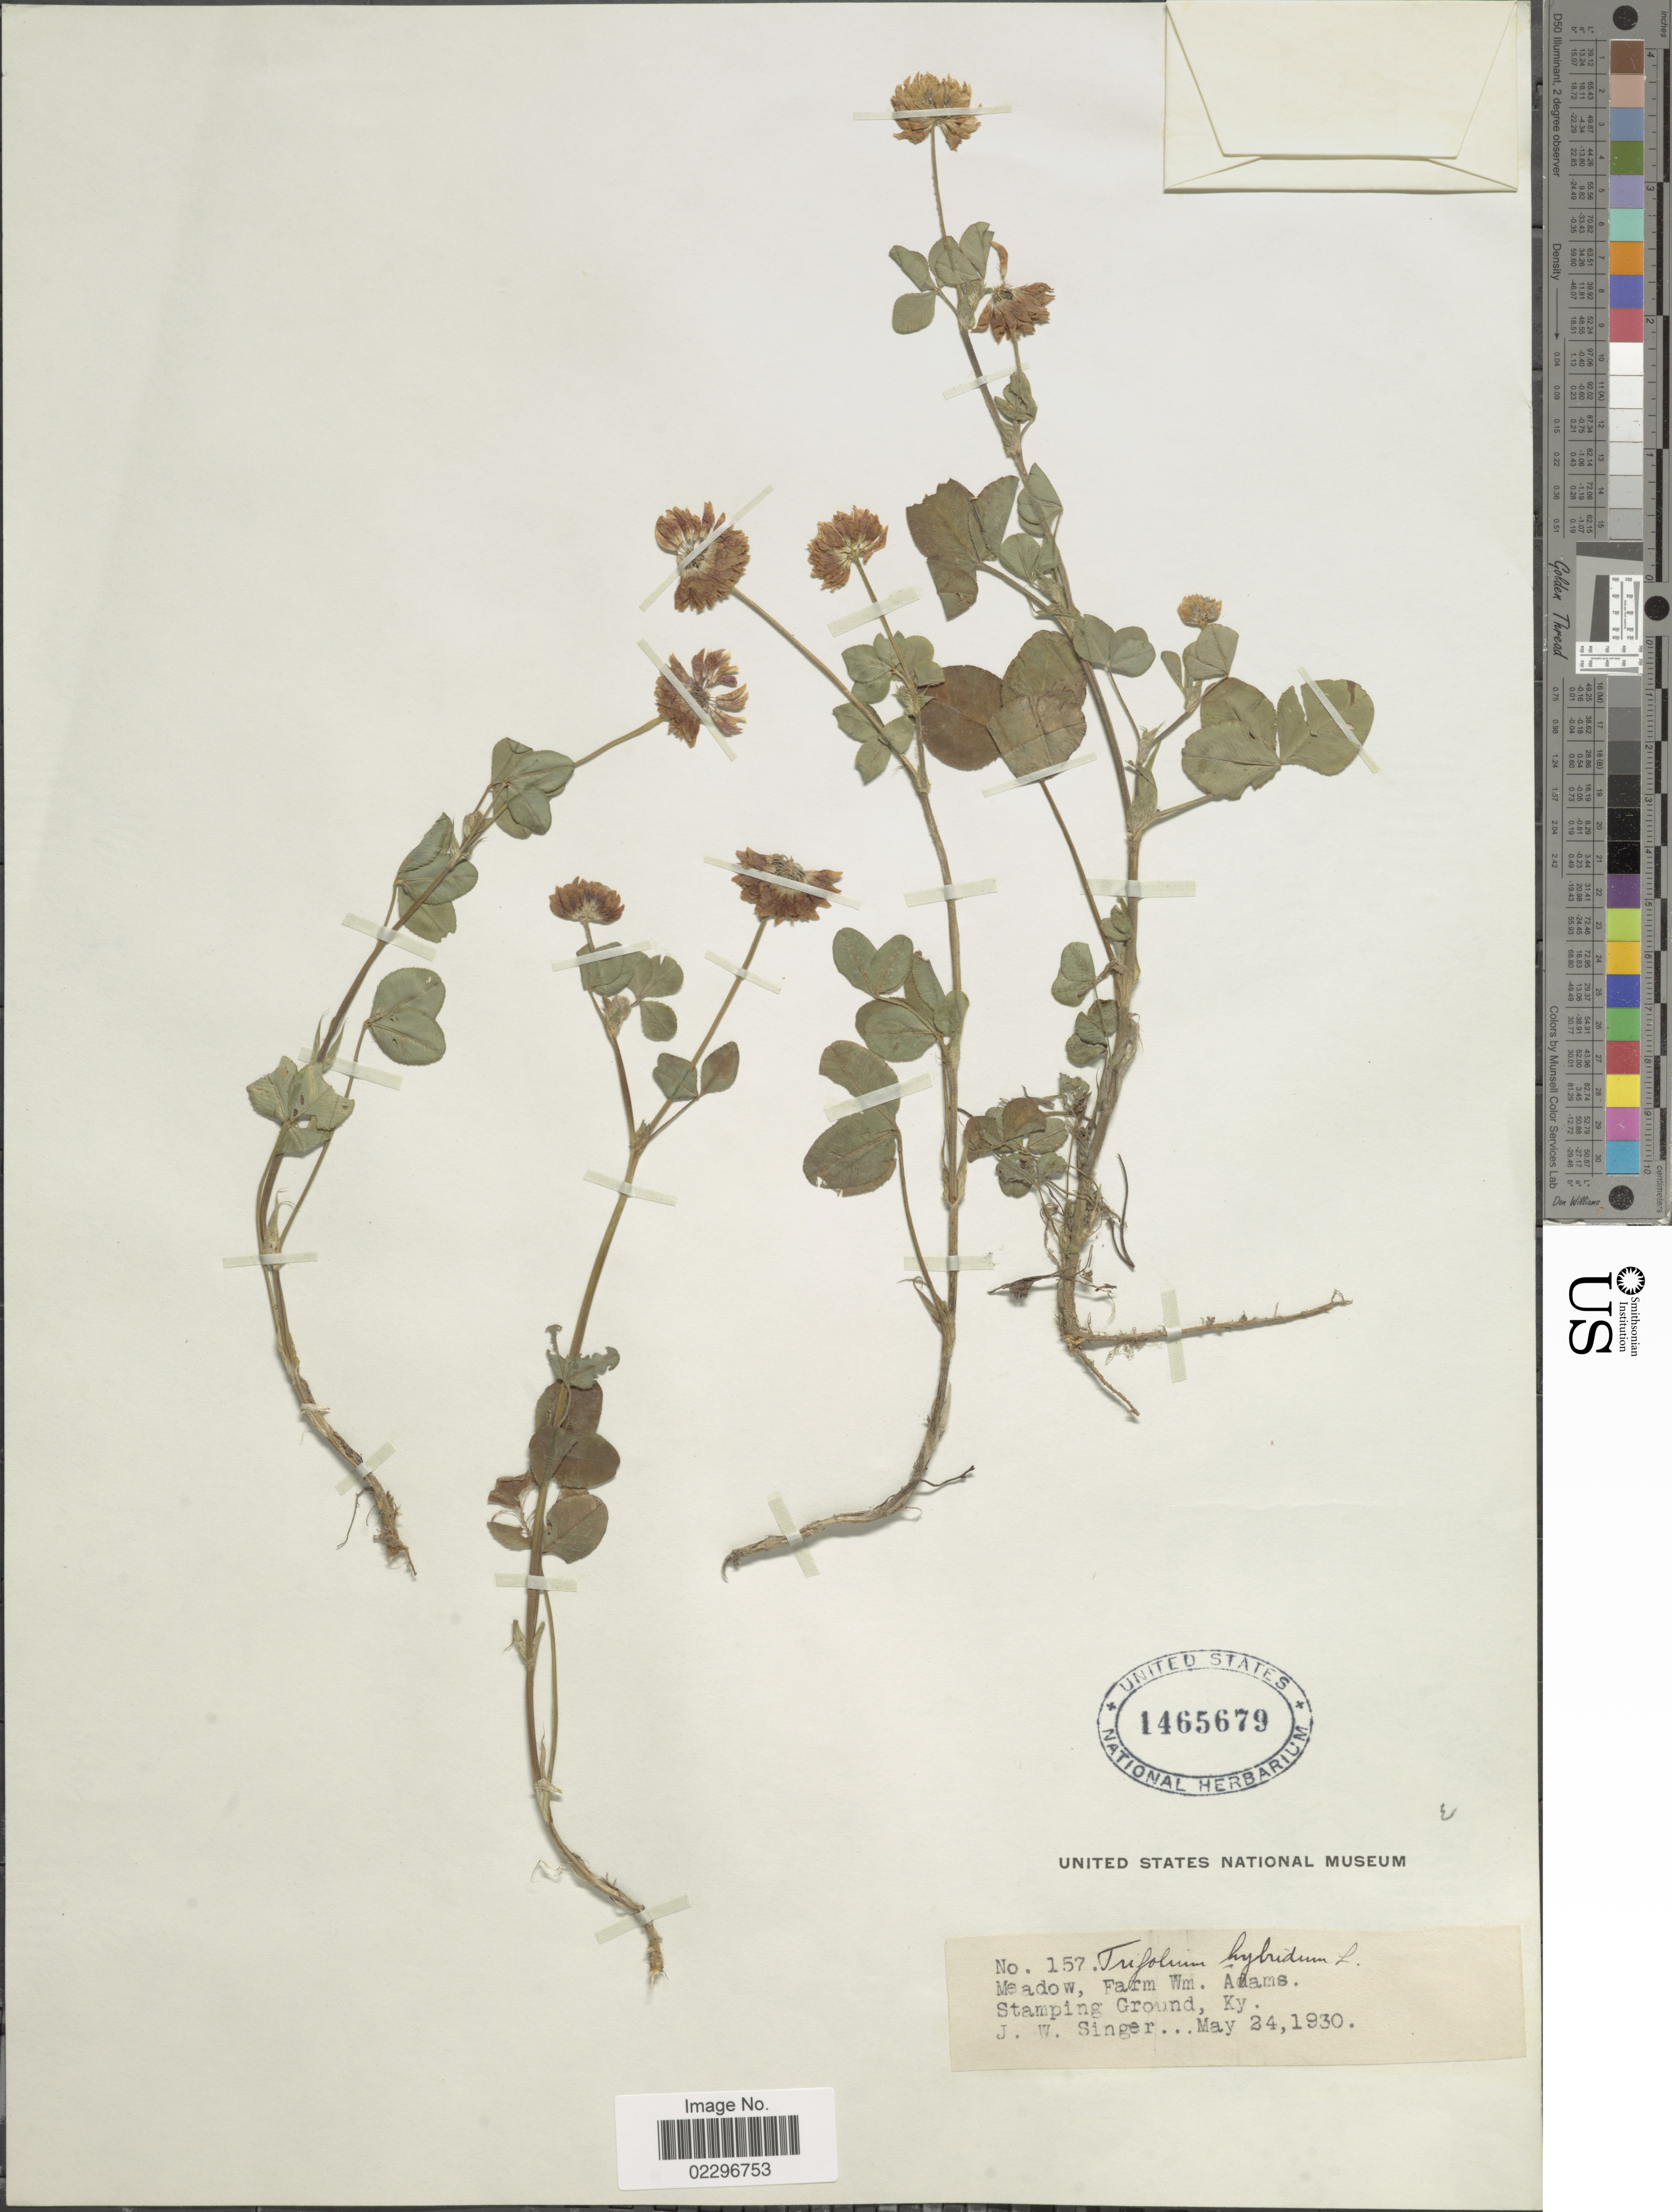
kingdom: Plantae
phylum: Tracheophyta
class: Magnoliopsida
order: Fabales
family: Fabaceae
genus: Trifolium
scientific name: Trifolium hybridum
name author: L.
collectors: J. EW. Singer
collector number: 157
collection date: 1930-05-24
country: United States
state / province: Kentucky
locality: Meadow, Farm Wm. Adaams. Stamping Grounds, KY.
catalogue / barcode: US 1465679